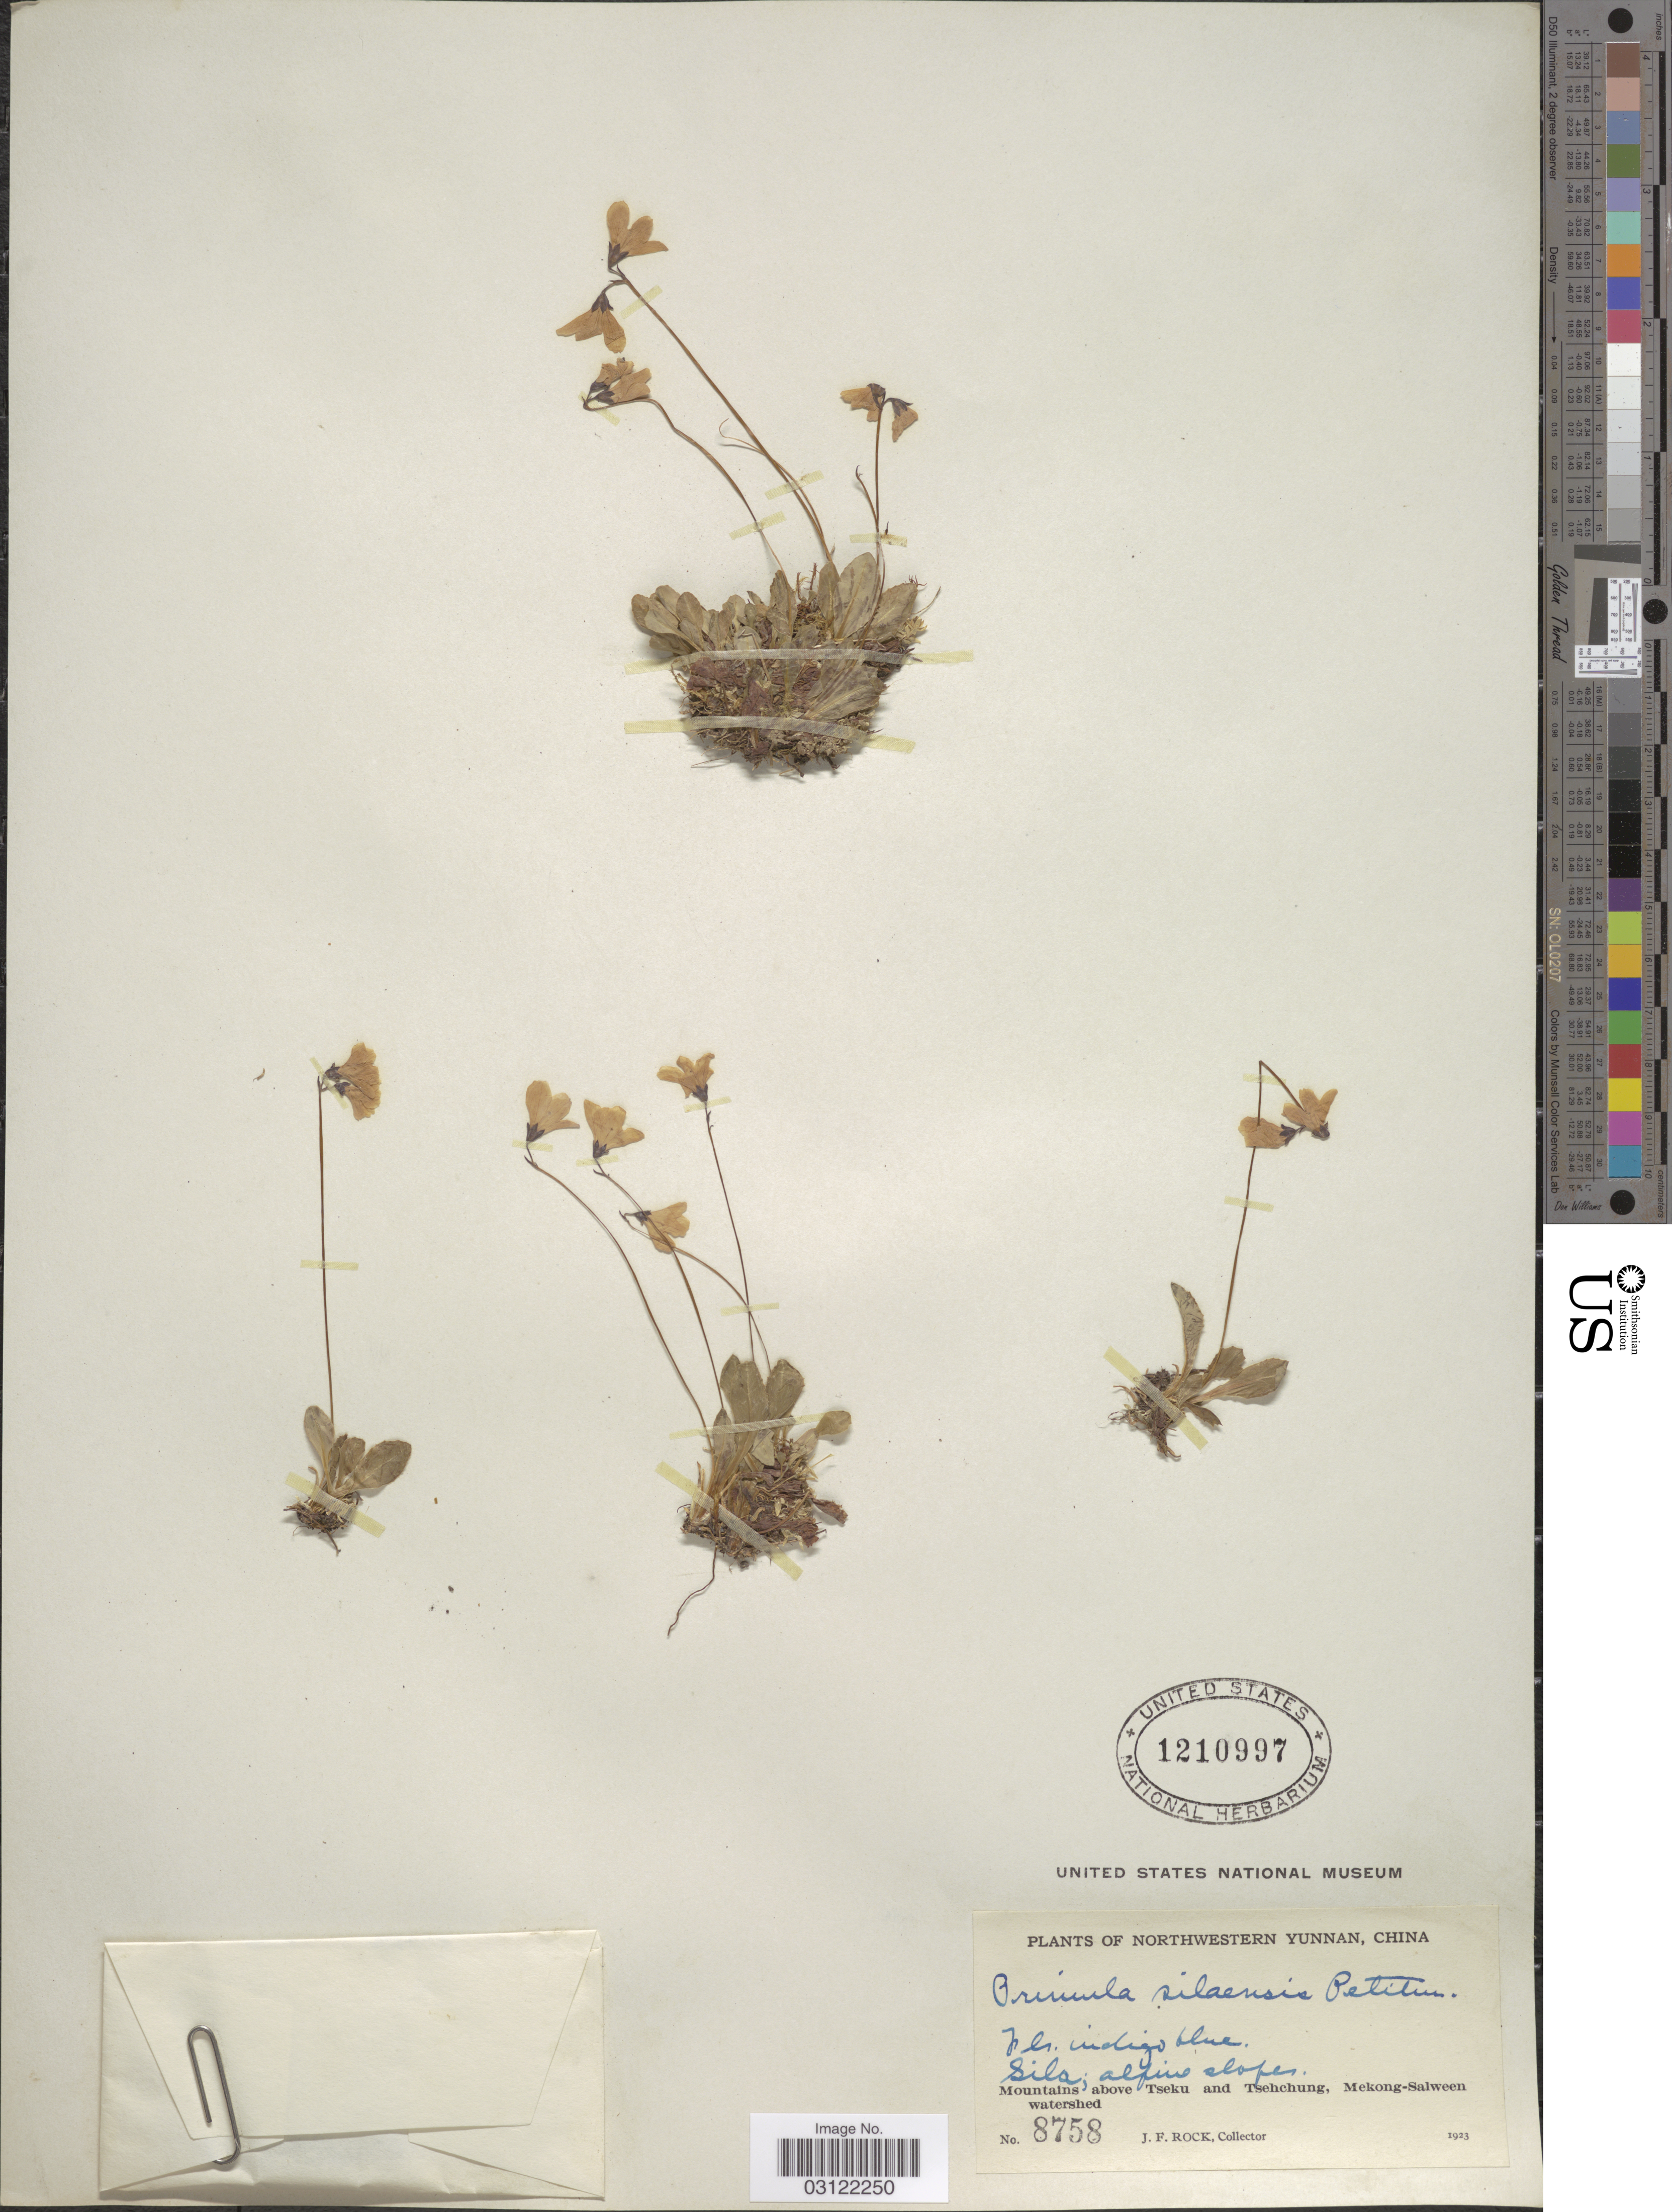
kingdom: Plantae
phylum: Tracheophyta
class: Magnoliopsida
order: Ericales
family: Primulaceae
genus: Primula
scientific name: Primula silaensis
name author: Petitm.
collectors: J. Rock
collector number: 8758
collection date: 1923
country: China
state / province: Yunnan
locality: Northwestern Yunnan. Sila. Mountains above Tseku and Tsehchung, Mekong-Salween watershed.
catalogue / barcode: US 1210997